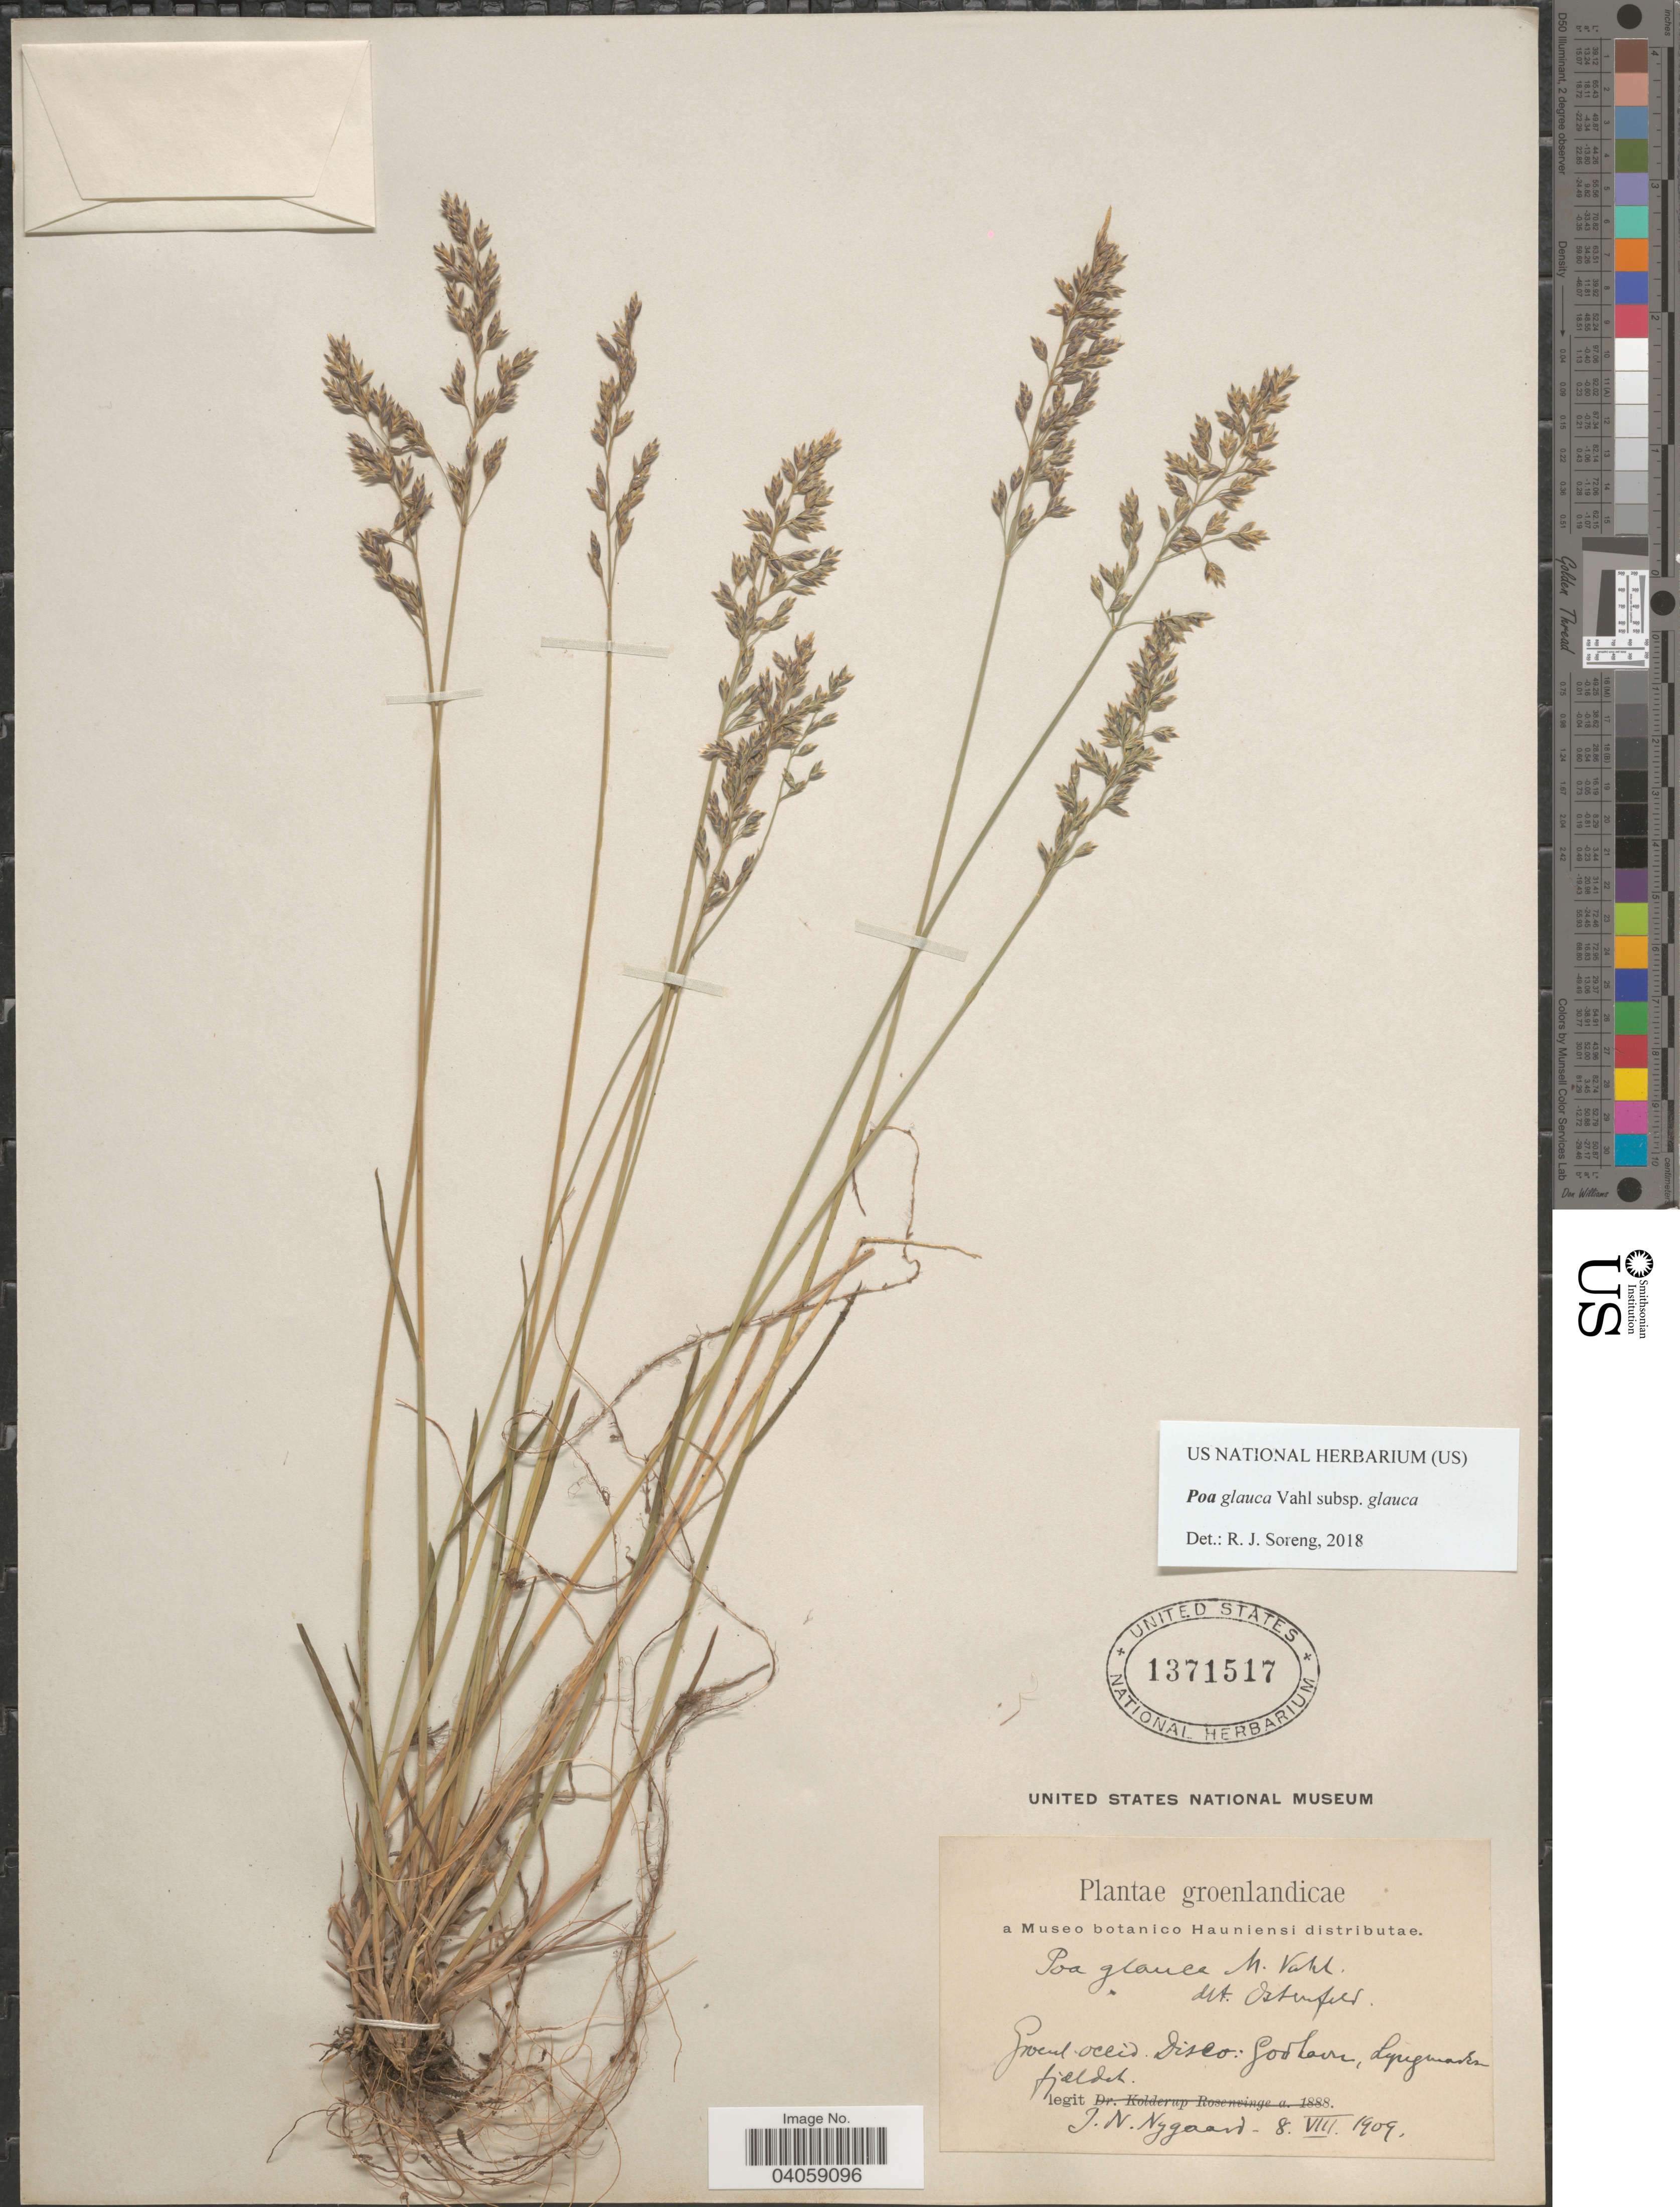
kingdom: Plantae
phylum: Tracheophyta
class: Liliopsida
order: Poales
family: Poaceae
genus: Poa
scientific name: Poa glauca subsp. glauca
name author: Vahl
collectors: J. Nygaard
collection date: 1909-08-08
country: Greenland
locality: Groenlandicae. Groenl. occid. Disco: Godhavn, Lyriguadr fjoldch. [interpreted]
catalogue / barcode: US 1371517